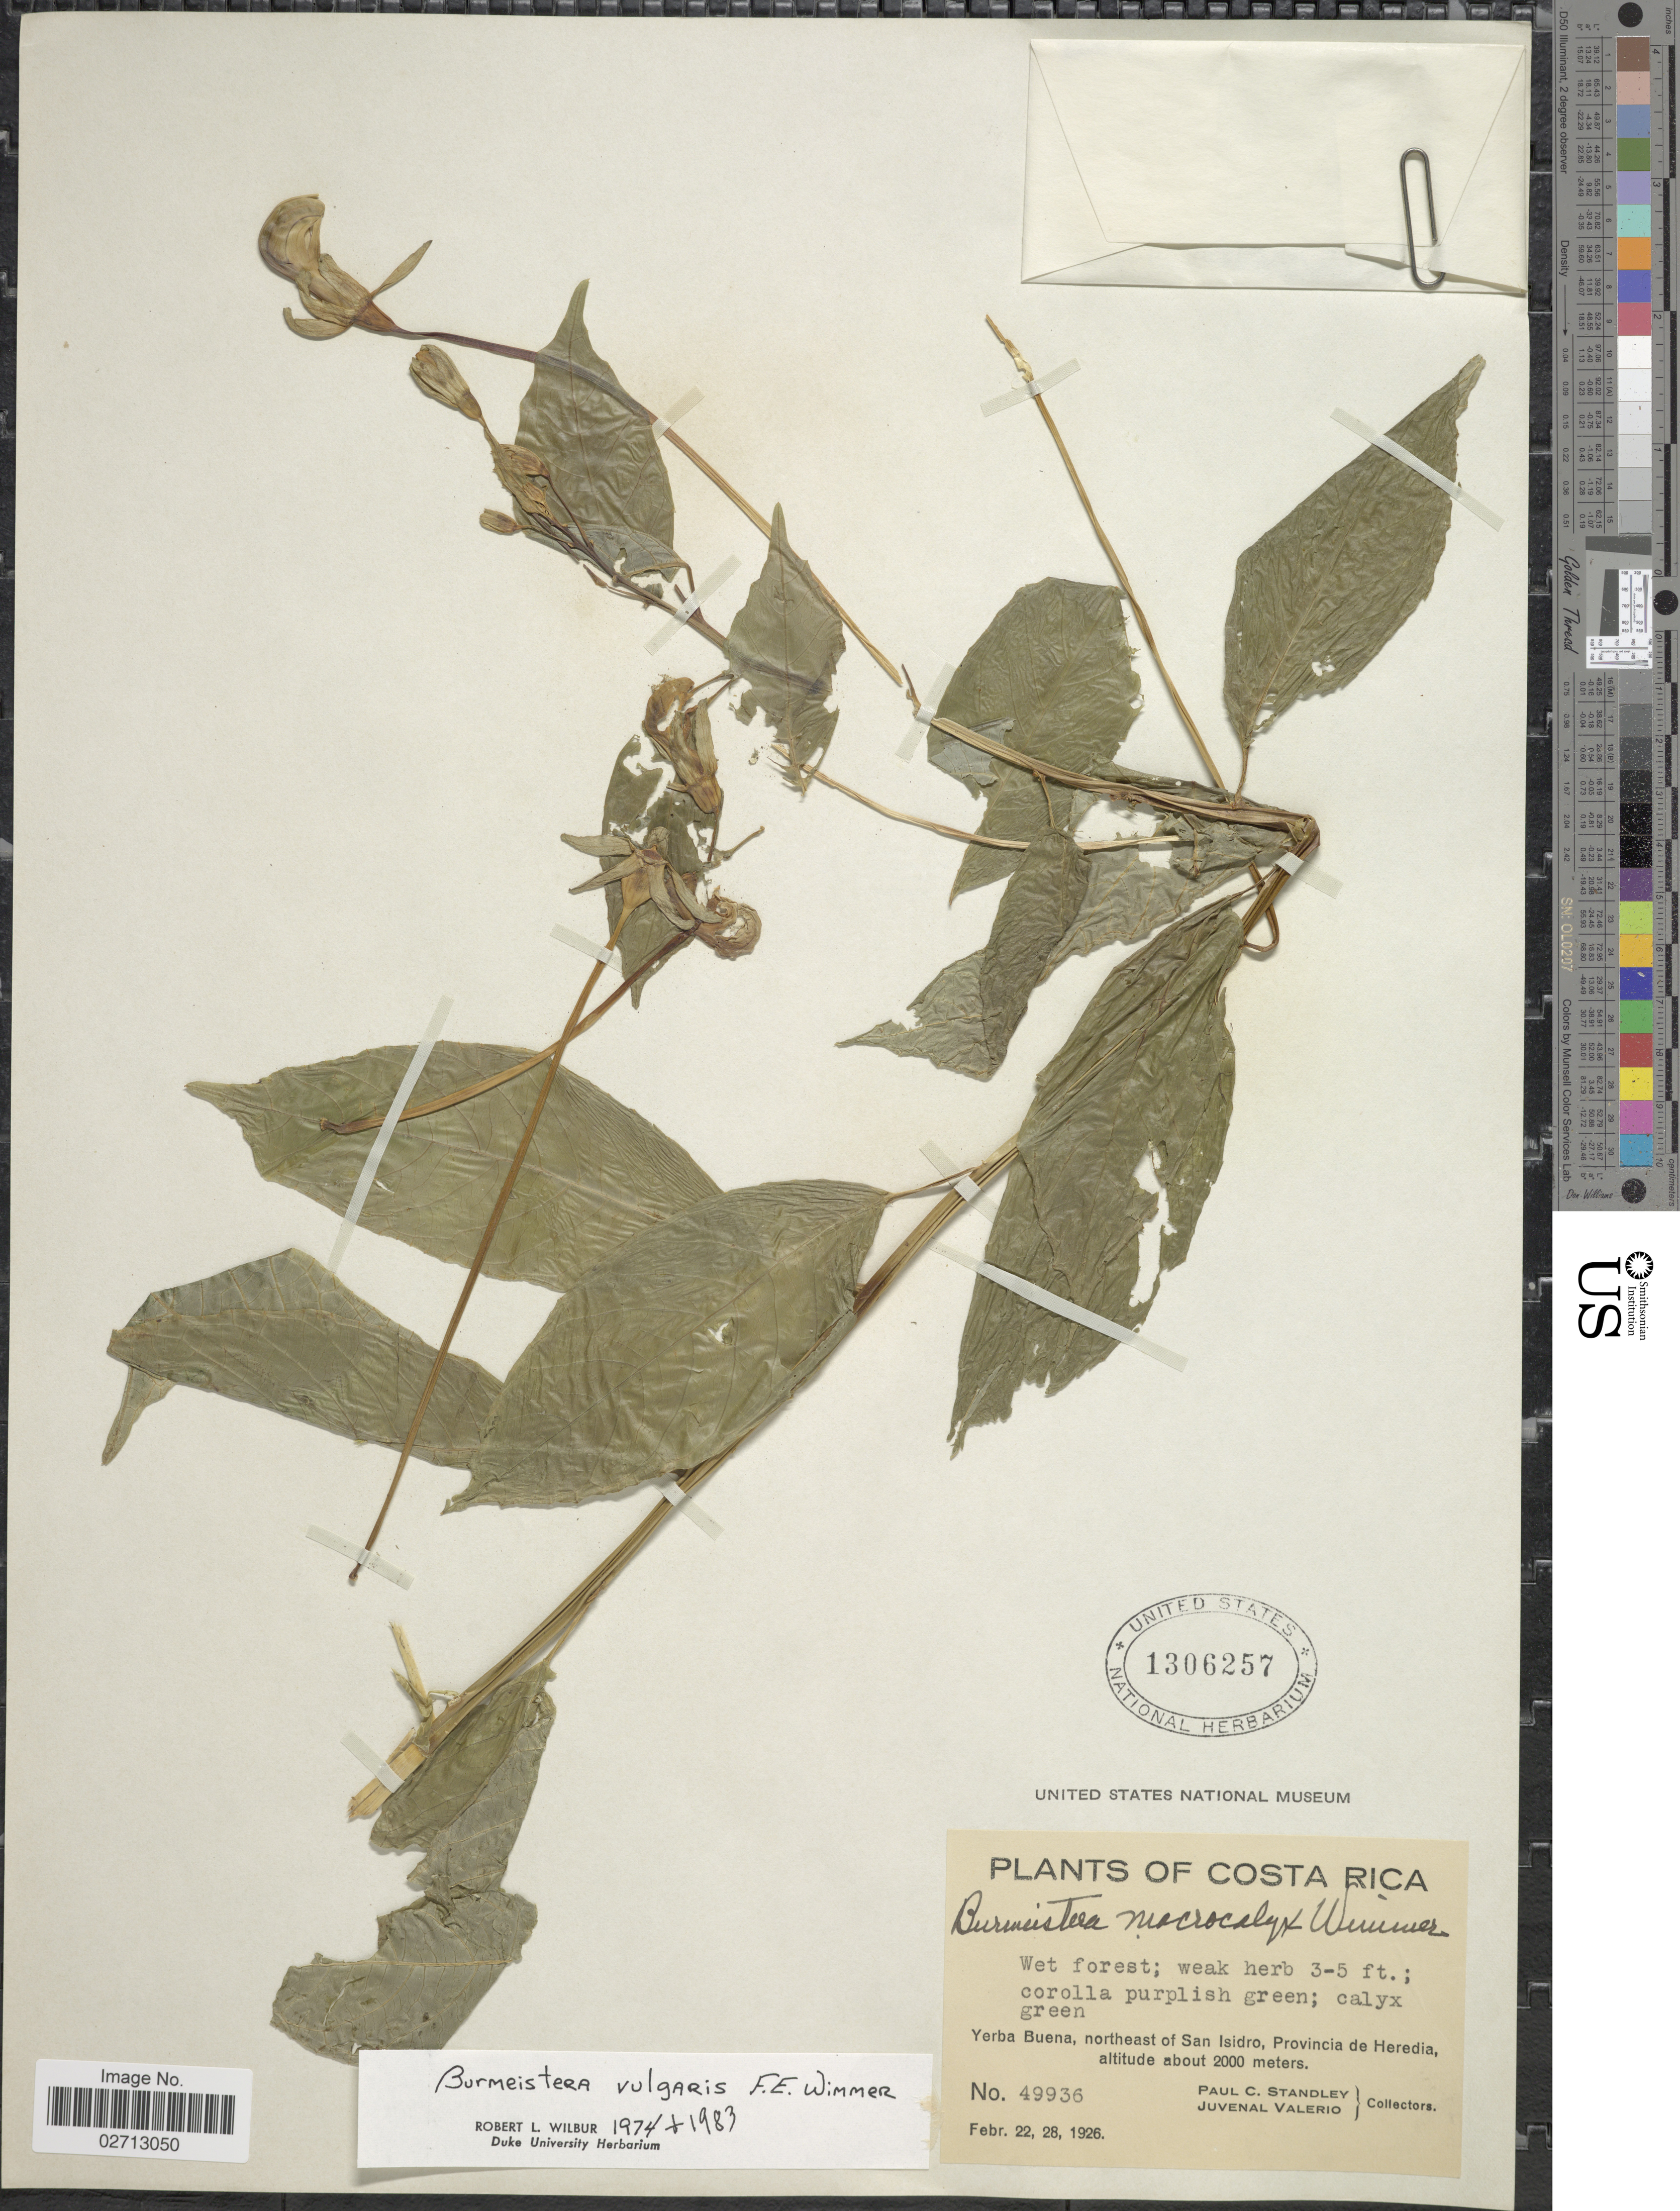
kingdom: Plantae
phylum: Tracheophyta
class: Magnoliopsida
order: Asterales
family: Campanulaceae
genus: Burmeistera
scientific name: Burmeistera vulgaris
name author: E. Wimm.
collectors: P. C. Standley & J. Valerio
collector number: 49936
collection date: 1926-02-22/1926-02-28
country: Costa Rica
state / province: Heredia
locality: Yerba Buena, northeast of San Isidro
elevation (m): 2000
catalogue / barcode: US 1306257